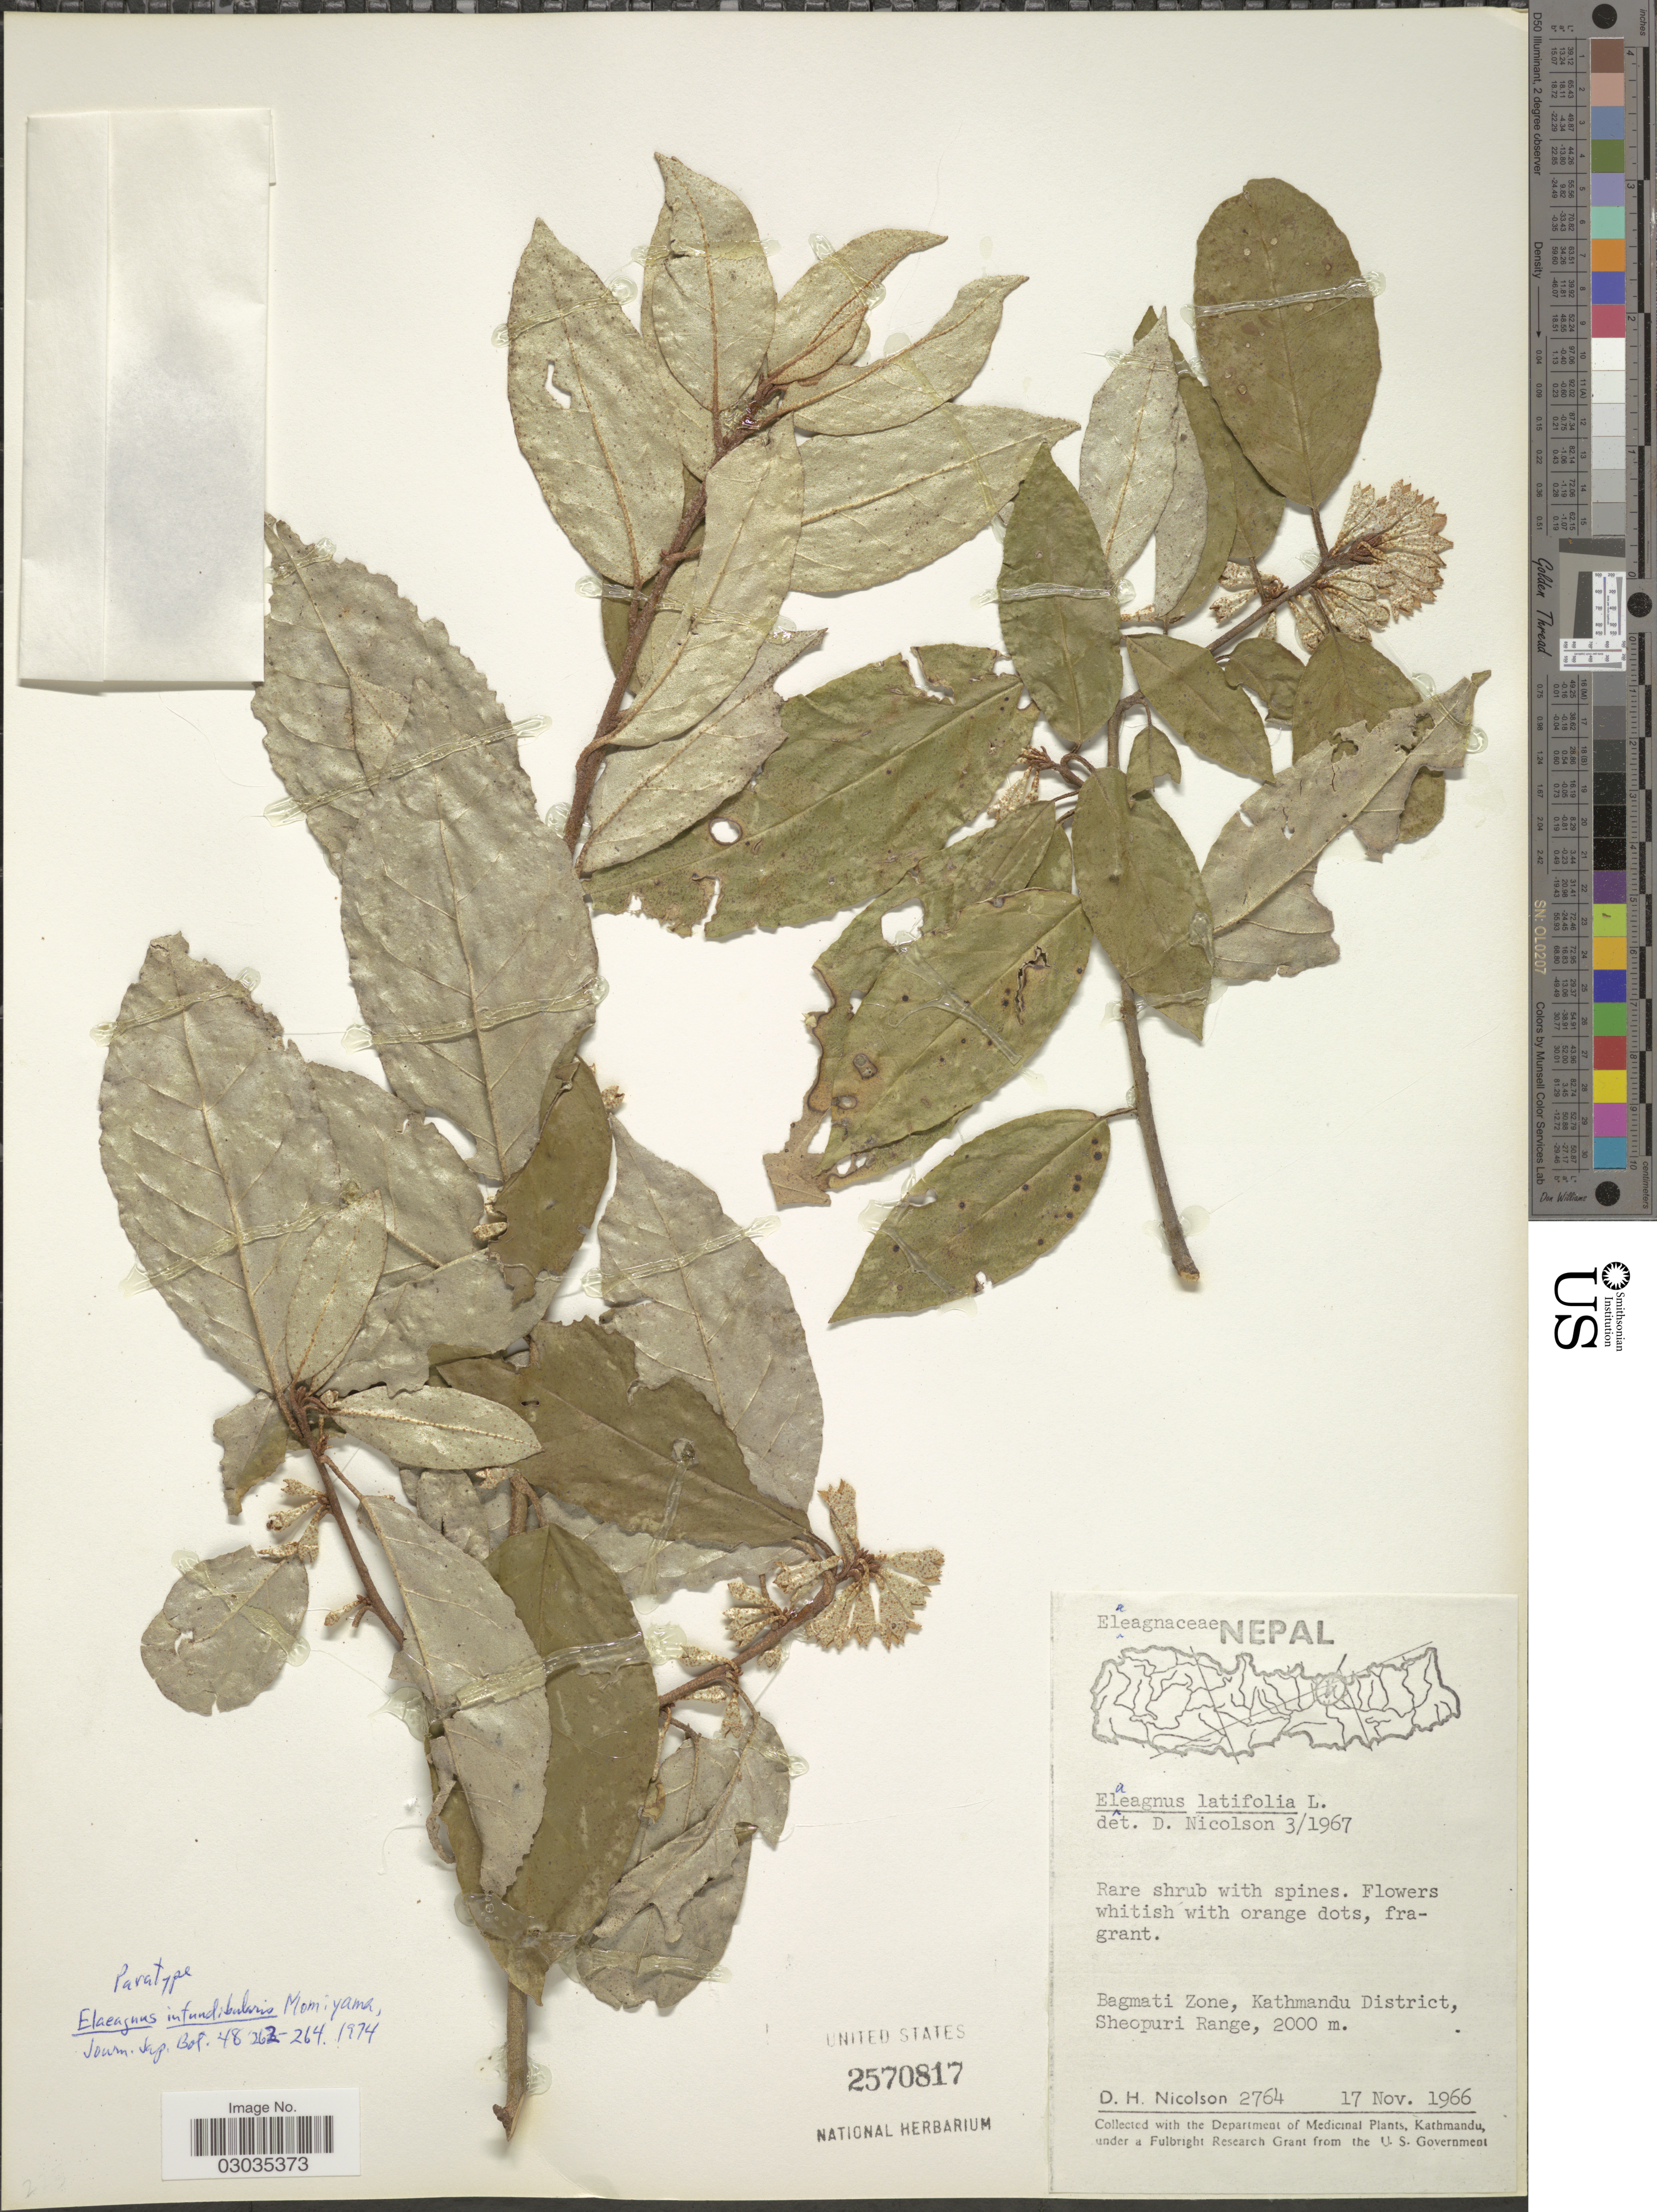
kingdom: Plantae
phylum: Tracheophyta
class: Magnoliopsida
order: Rosales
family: Elaeagnaceae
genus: Elaeagnus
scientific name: Elaeagnus infundibularis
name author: Momiy.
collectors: D. H. Nicolson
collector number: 2764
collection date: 1966-11-17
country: Nepal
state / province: Bagmati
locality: Bagmati Zone, Kathmandu District, Sheopuri Range.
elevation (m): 610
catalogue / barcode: US 2570817